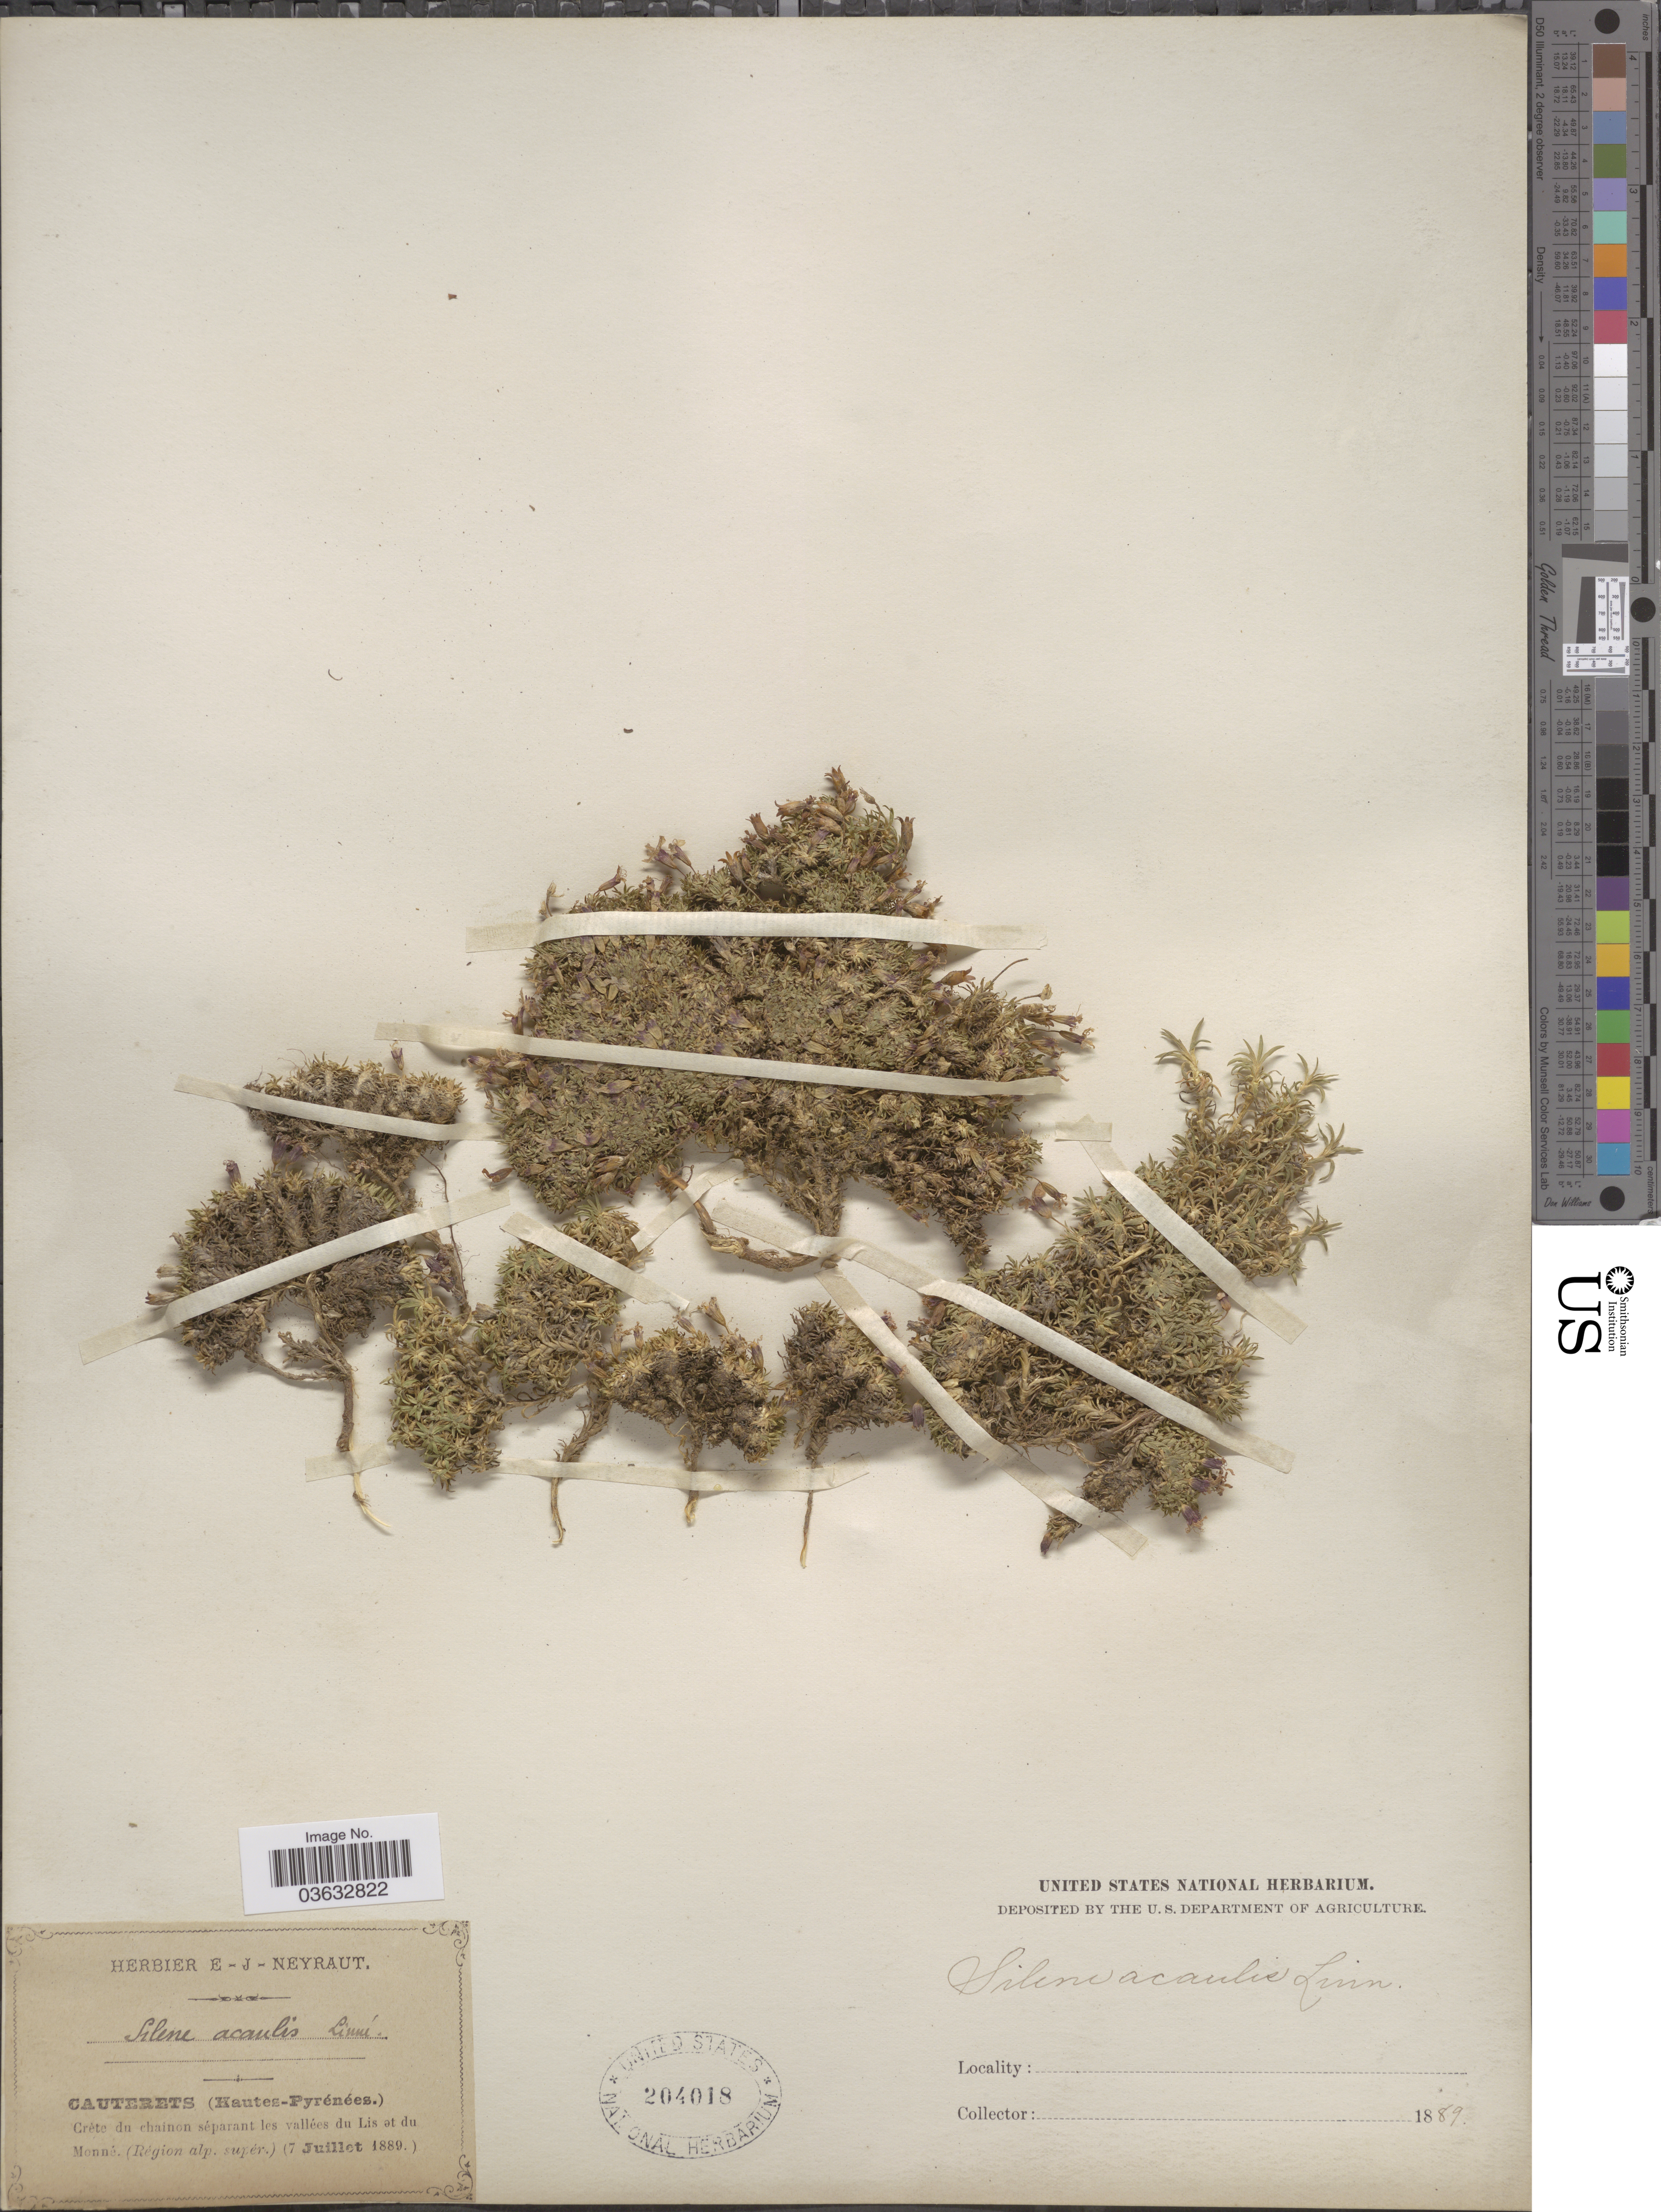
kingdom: Plantae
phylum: Tracheophyta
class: Magnoliopsida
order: Caryophyllales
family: Caryophyllaceae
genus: Silene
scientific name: Silene acaulis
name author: (L.) Jacq.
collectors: ex herb. E. J. Neyraut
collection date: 1889-07-07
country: Greece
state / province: Crete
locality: Cauterets (Hautes-Pyrénées.) Crète du chainon séparant les vallées du Lis et du Monné. (Région alp. supér.).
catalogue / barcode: US 204018